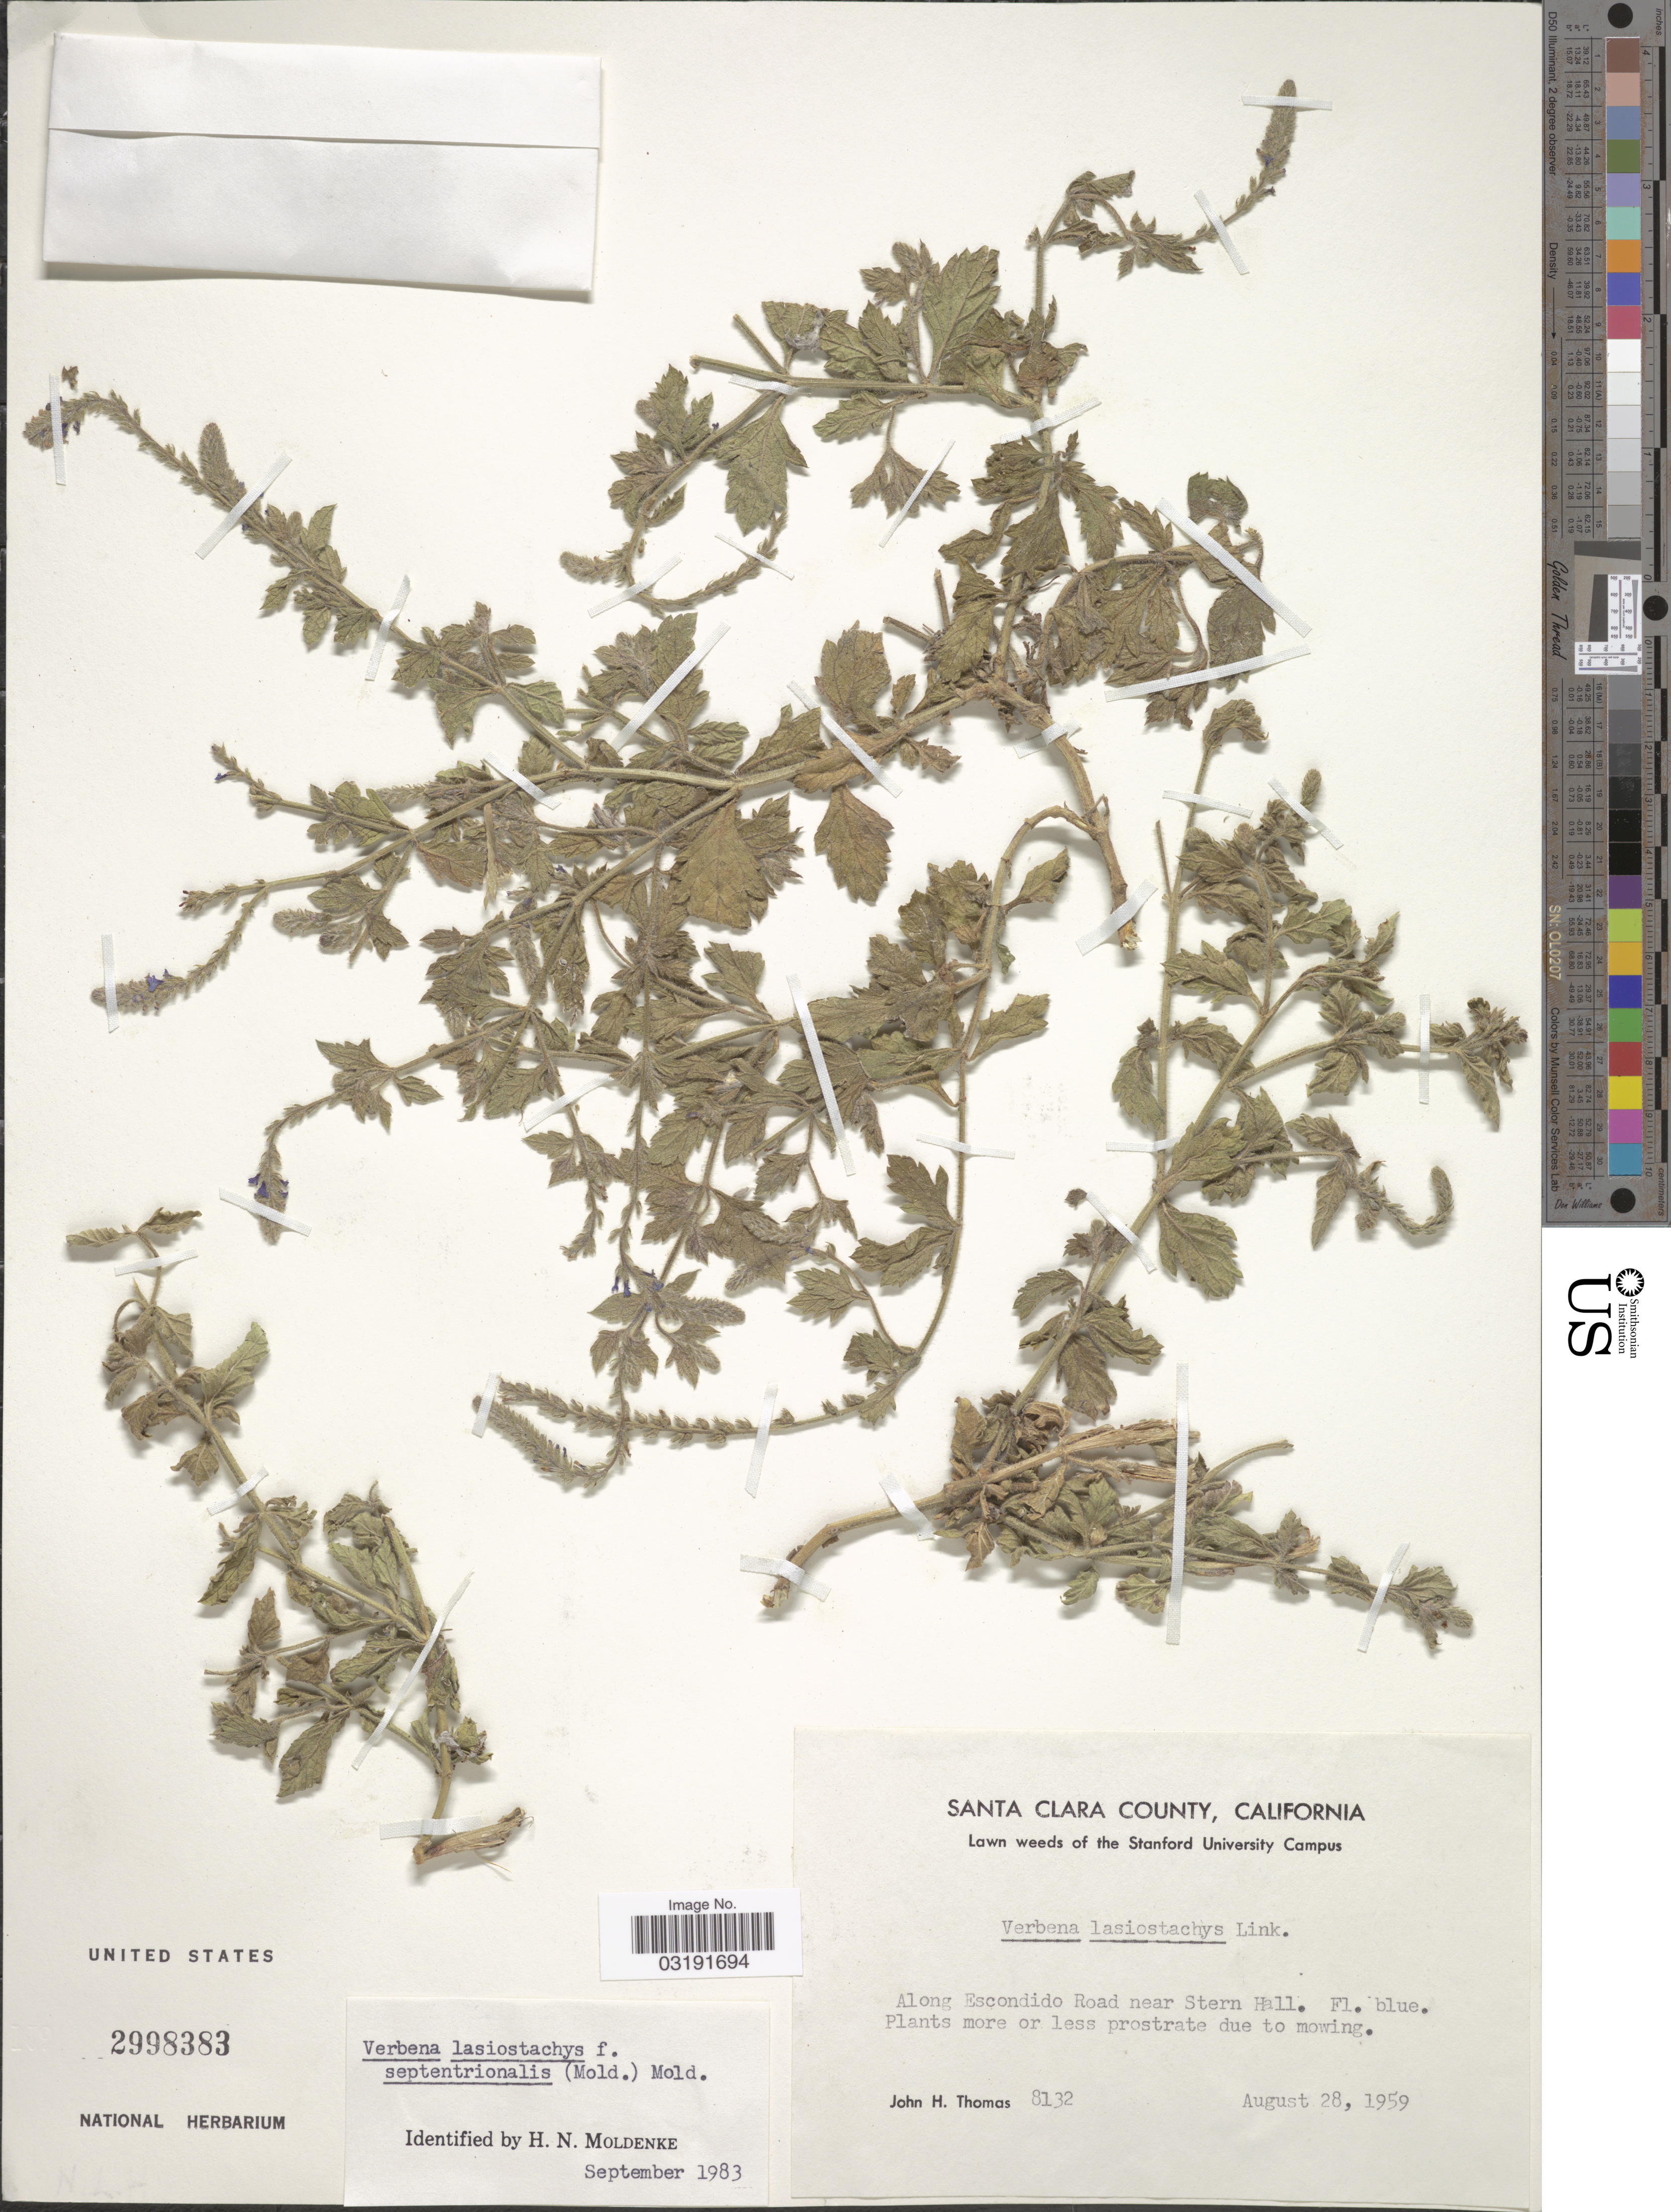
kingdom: Plantae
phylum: Tracheophyta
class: Magnoliopsida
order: Lamiales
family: Verbenaceae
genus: Verbena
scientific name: Verbena lasiostachys var. lasiostachys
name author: Link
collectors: J. H. Thomas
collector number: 8132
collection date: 1959-08-28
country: United States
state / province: California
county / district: Santa Clara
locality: Santa Clara County. Along Escondido Road near Stern Hall.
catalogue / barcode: US 2998383